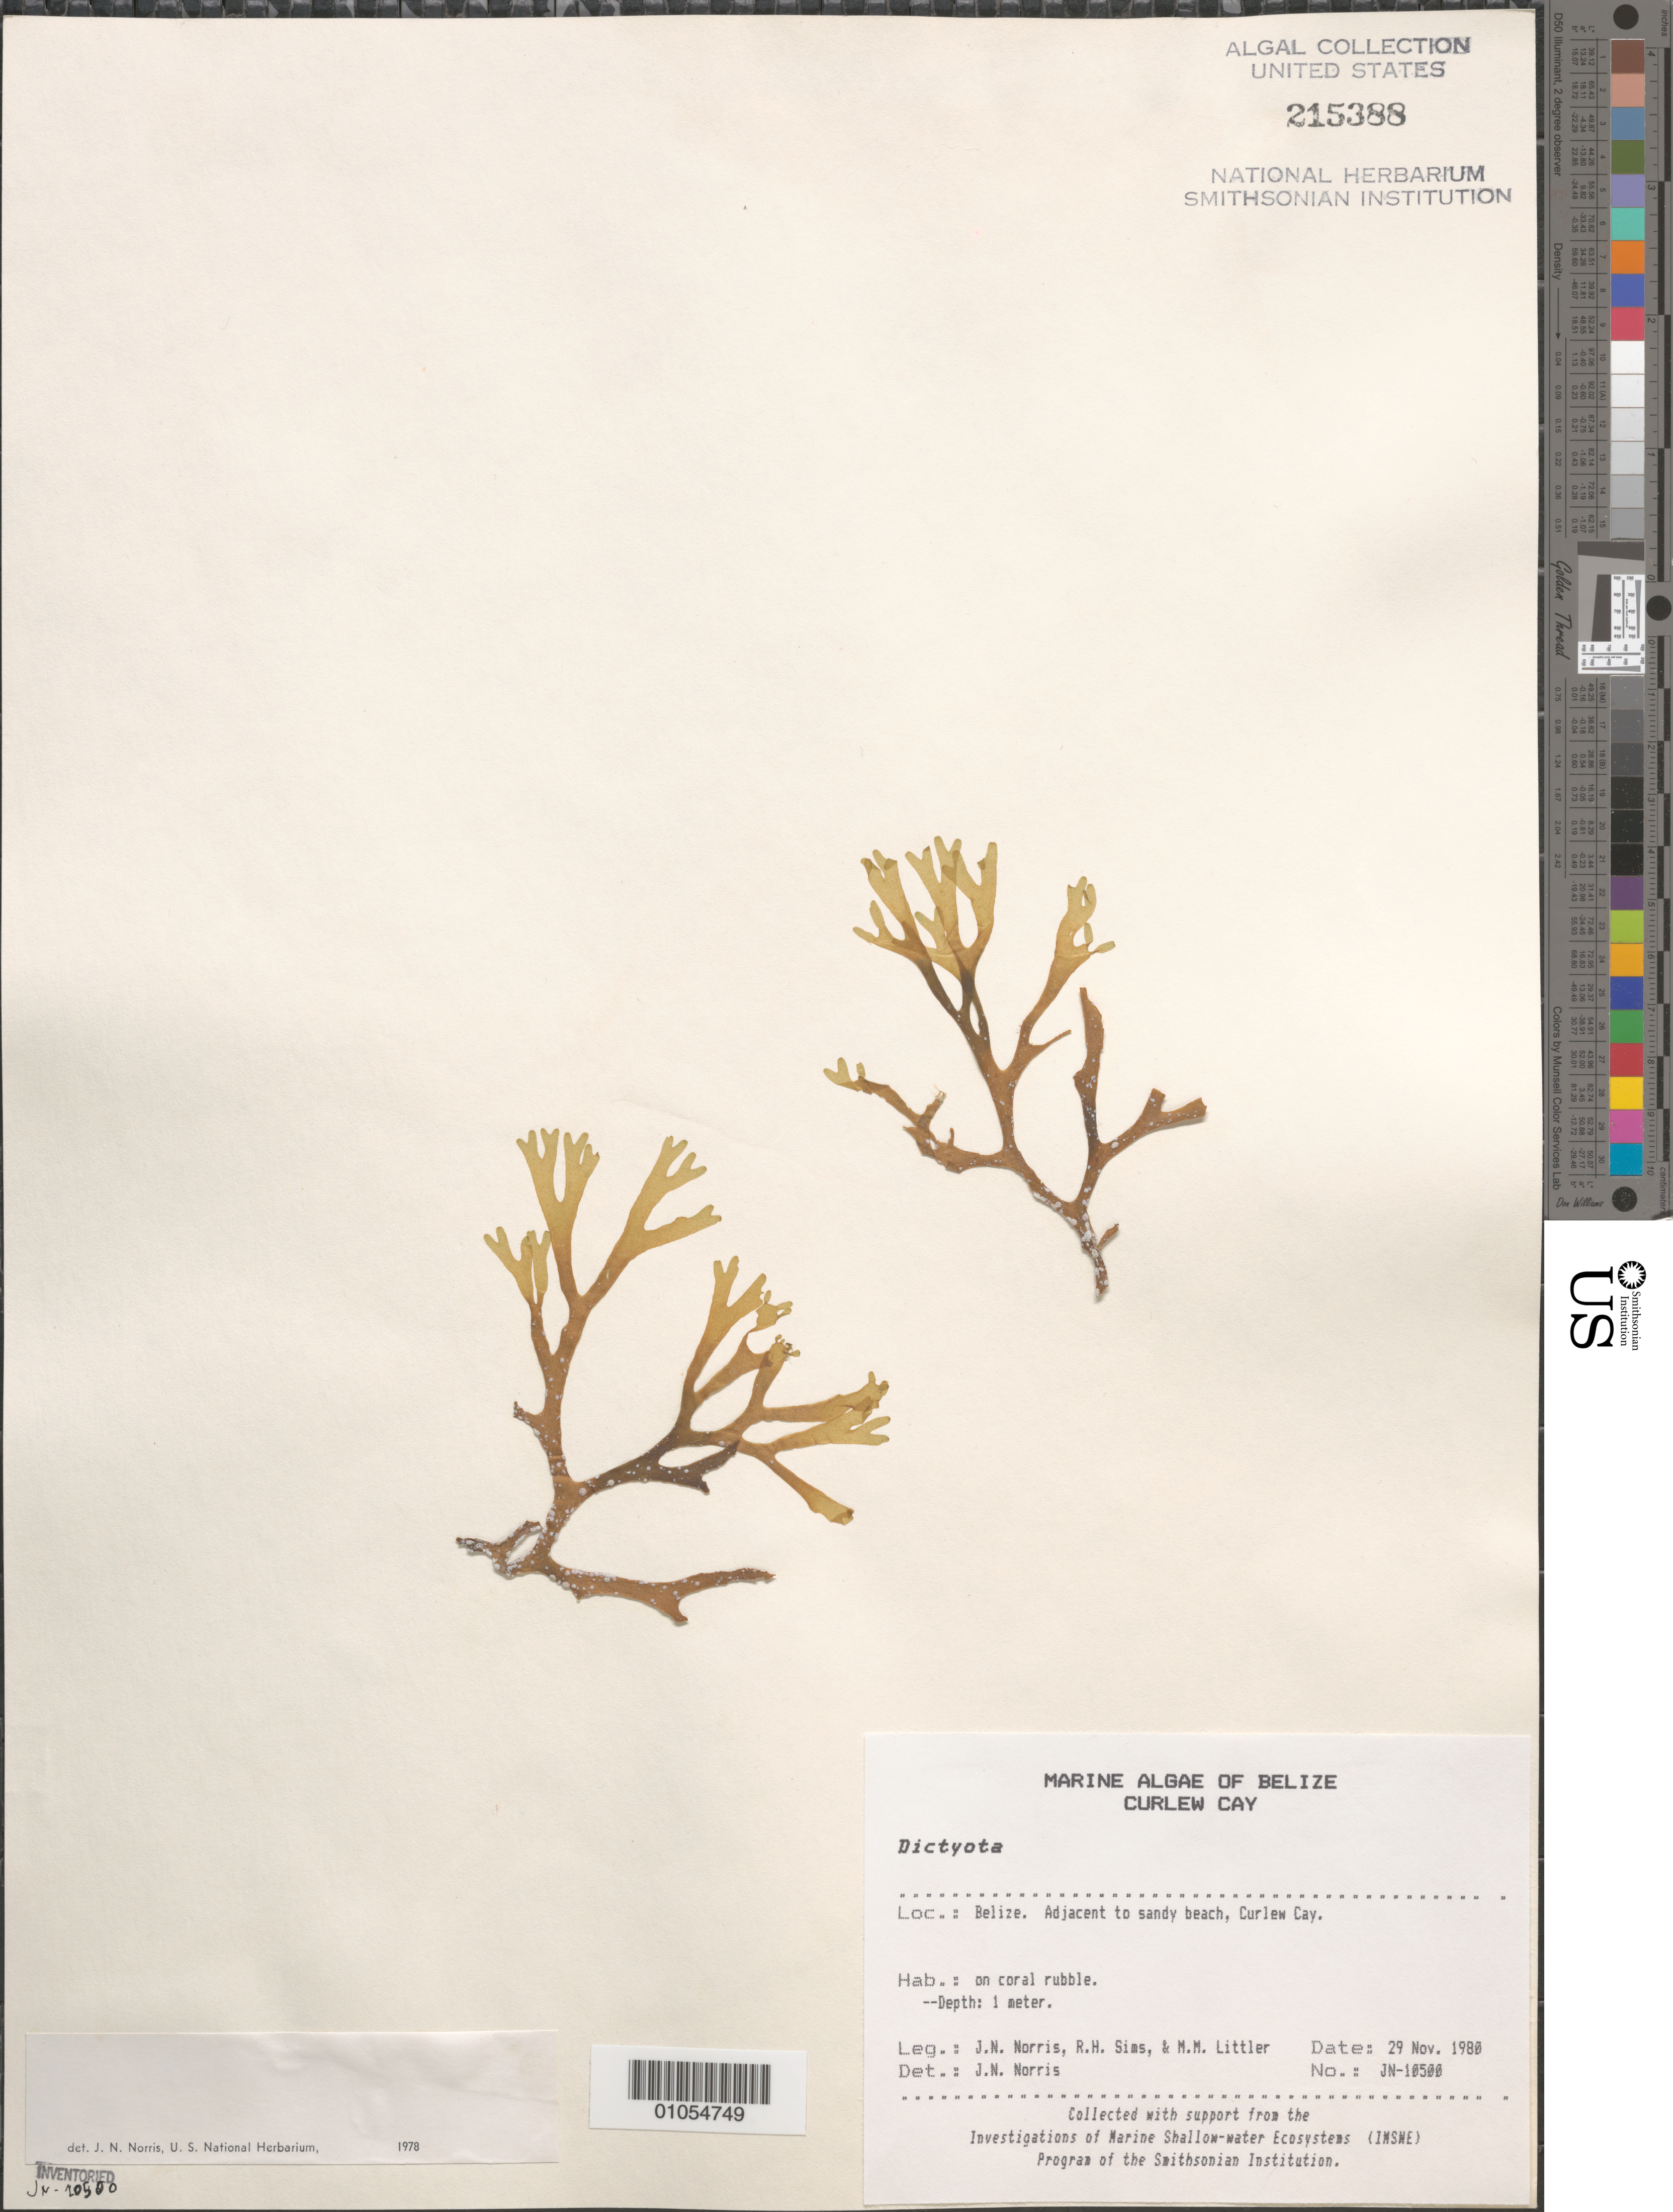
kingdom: Chromista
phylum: Ochrophyta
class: Phaeophyceae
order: Dictyotales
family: Dictyotaceae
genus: Dictyota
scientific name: Dictyota sp.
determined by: Norris, James N.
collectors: J. N. Norris, R. H. Sims & M. M. Littler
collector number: JN-10500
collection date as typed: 29 Nov 1980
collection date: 1980-11-29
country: Belize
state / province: Stann Creek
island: Curlew Cay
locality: Adjacent to sandy beach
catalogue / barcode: US 215388